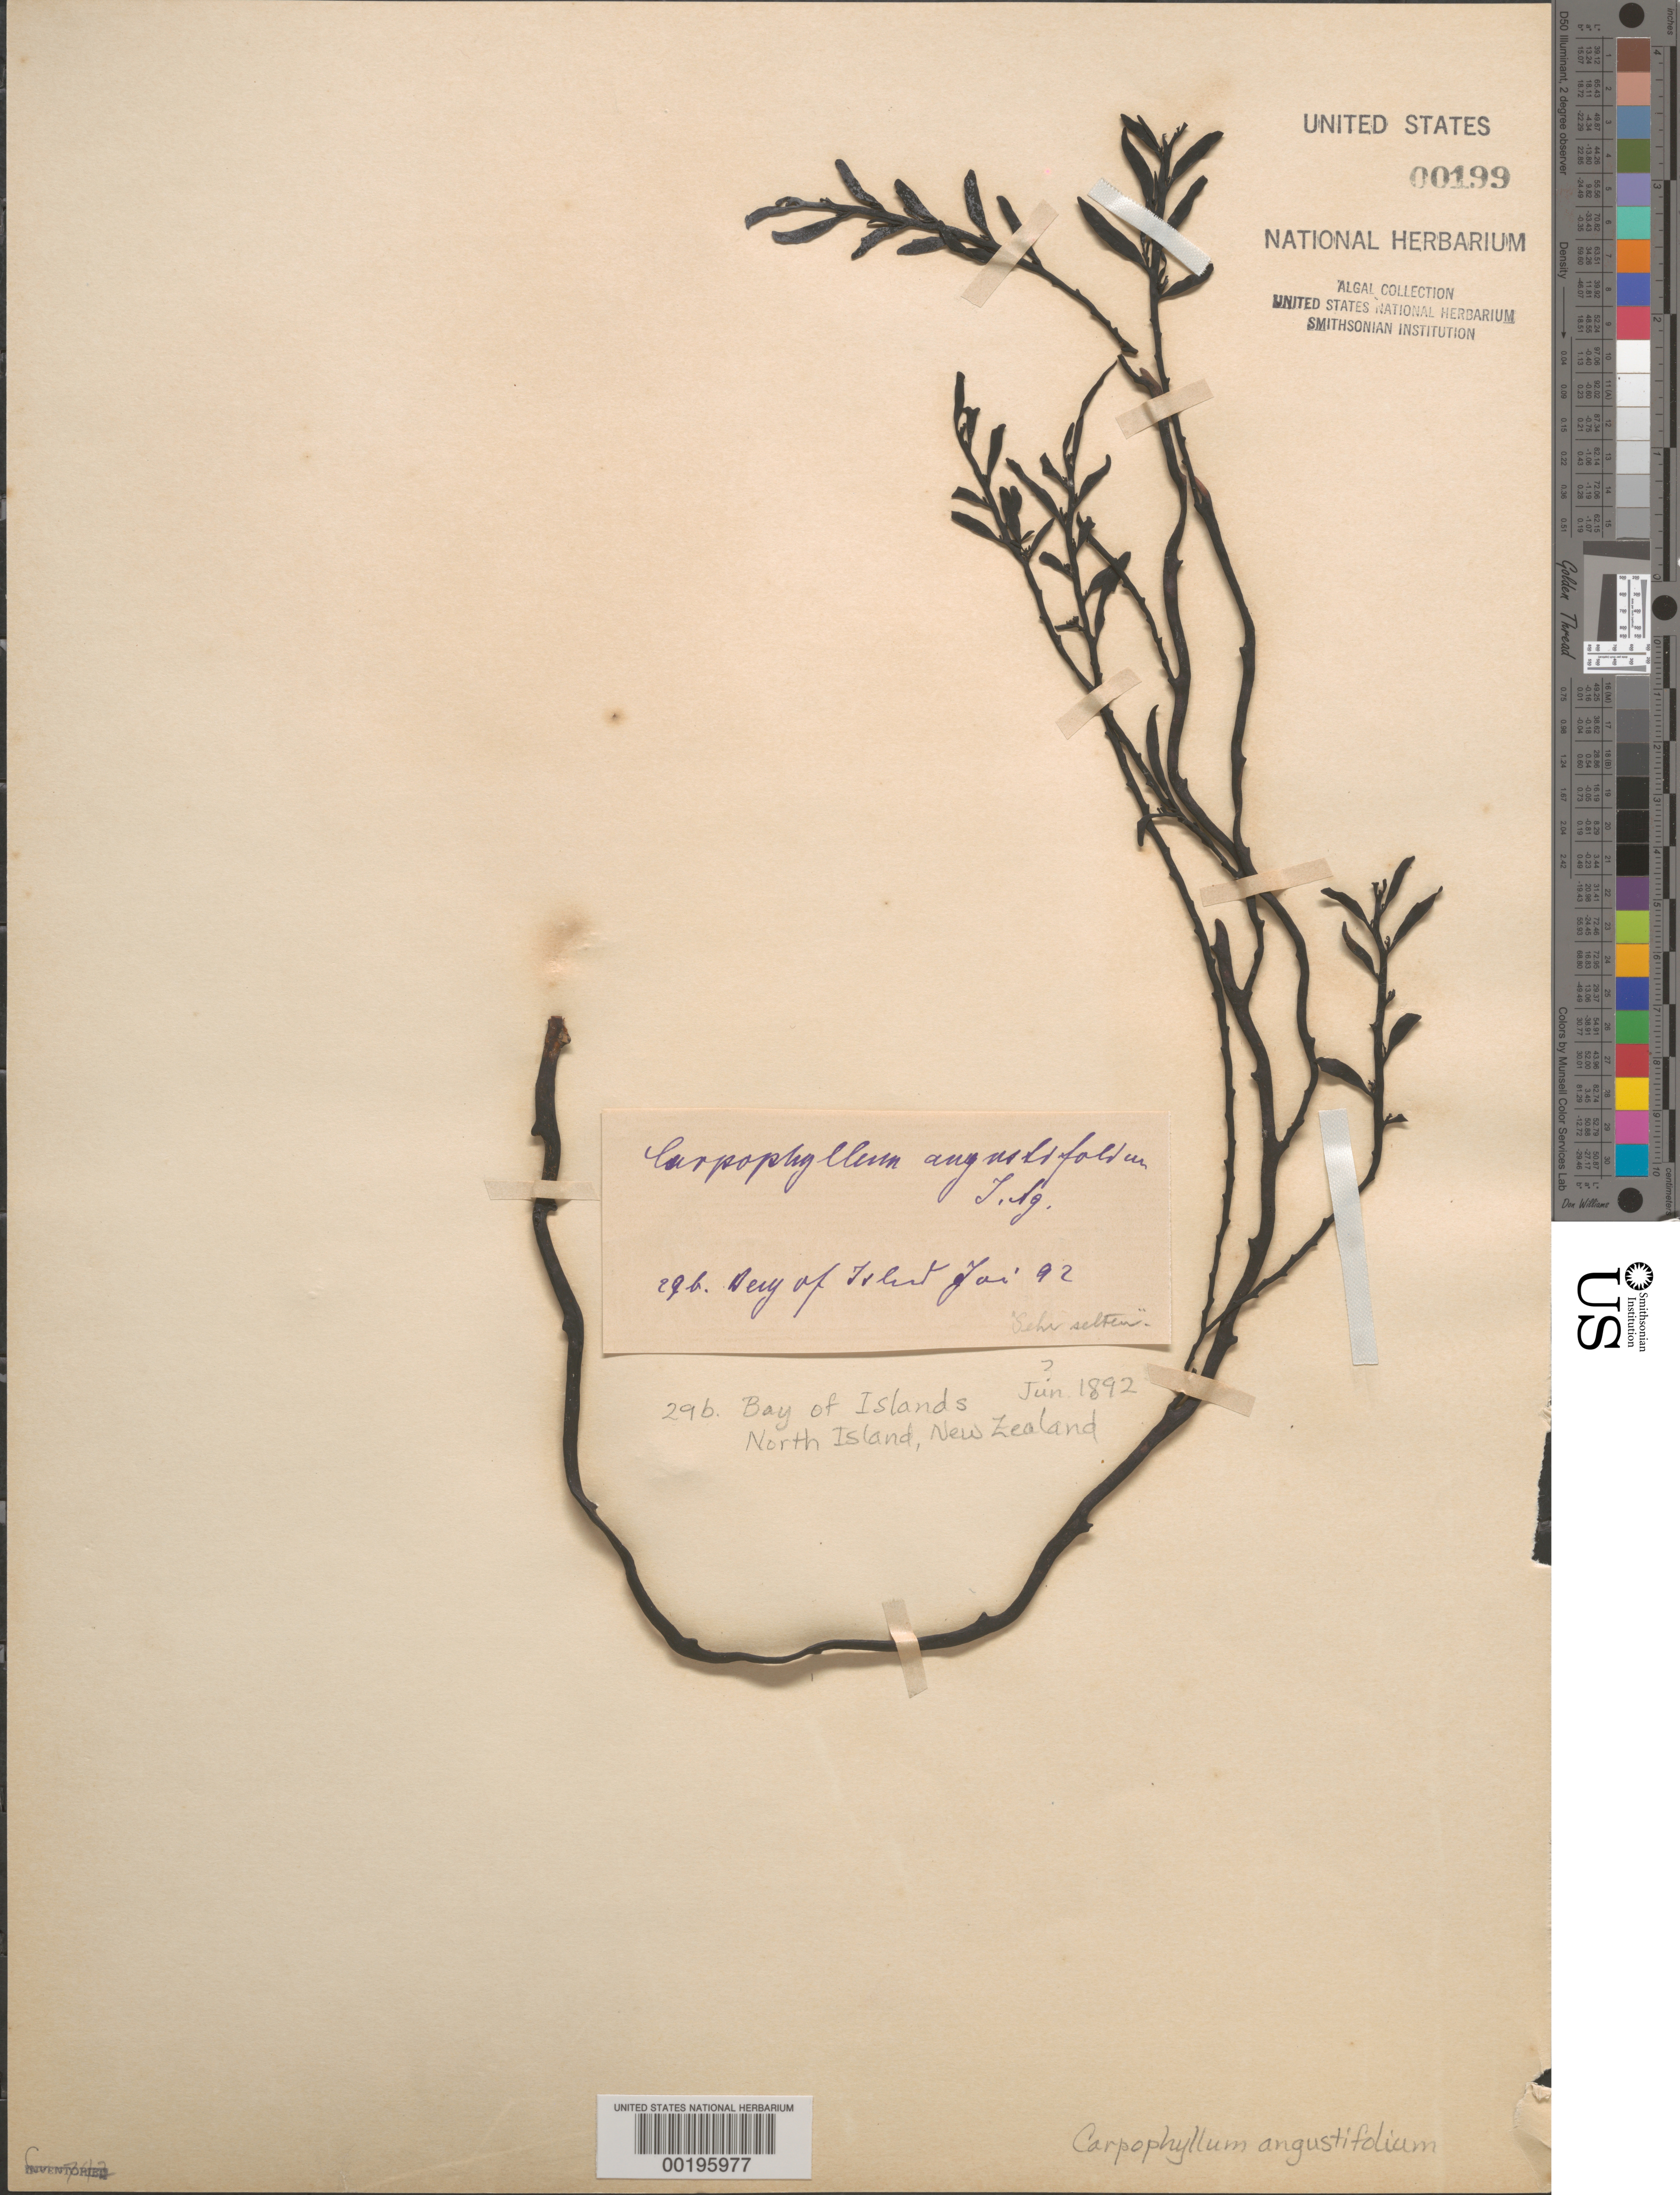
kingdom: Chromista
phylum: Ochrophyta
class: Phaeophyceae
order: Fucales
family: Sargassaceae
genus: Carpophyllum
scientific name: Carpophyllum angustifolium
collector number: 29b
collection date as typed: Jun 1892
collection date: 1892-06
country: New Zealand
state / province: Northland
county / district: Far North District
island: North Island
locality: Bay of Islands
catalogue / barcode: US 199